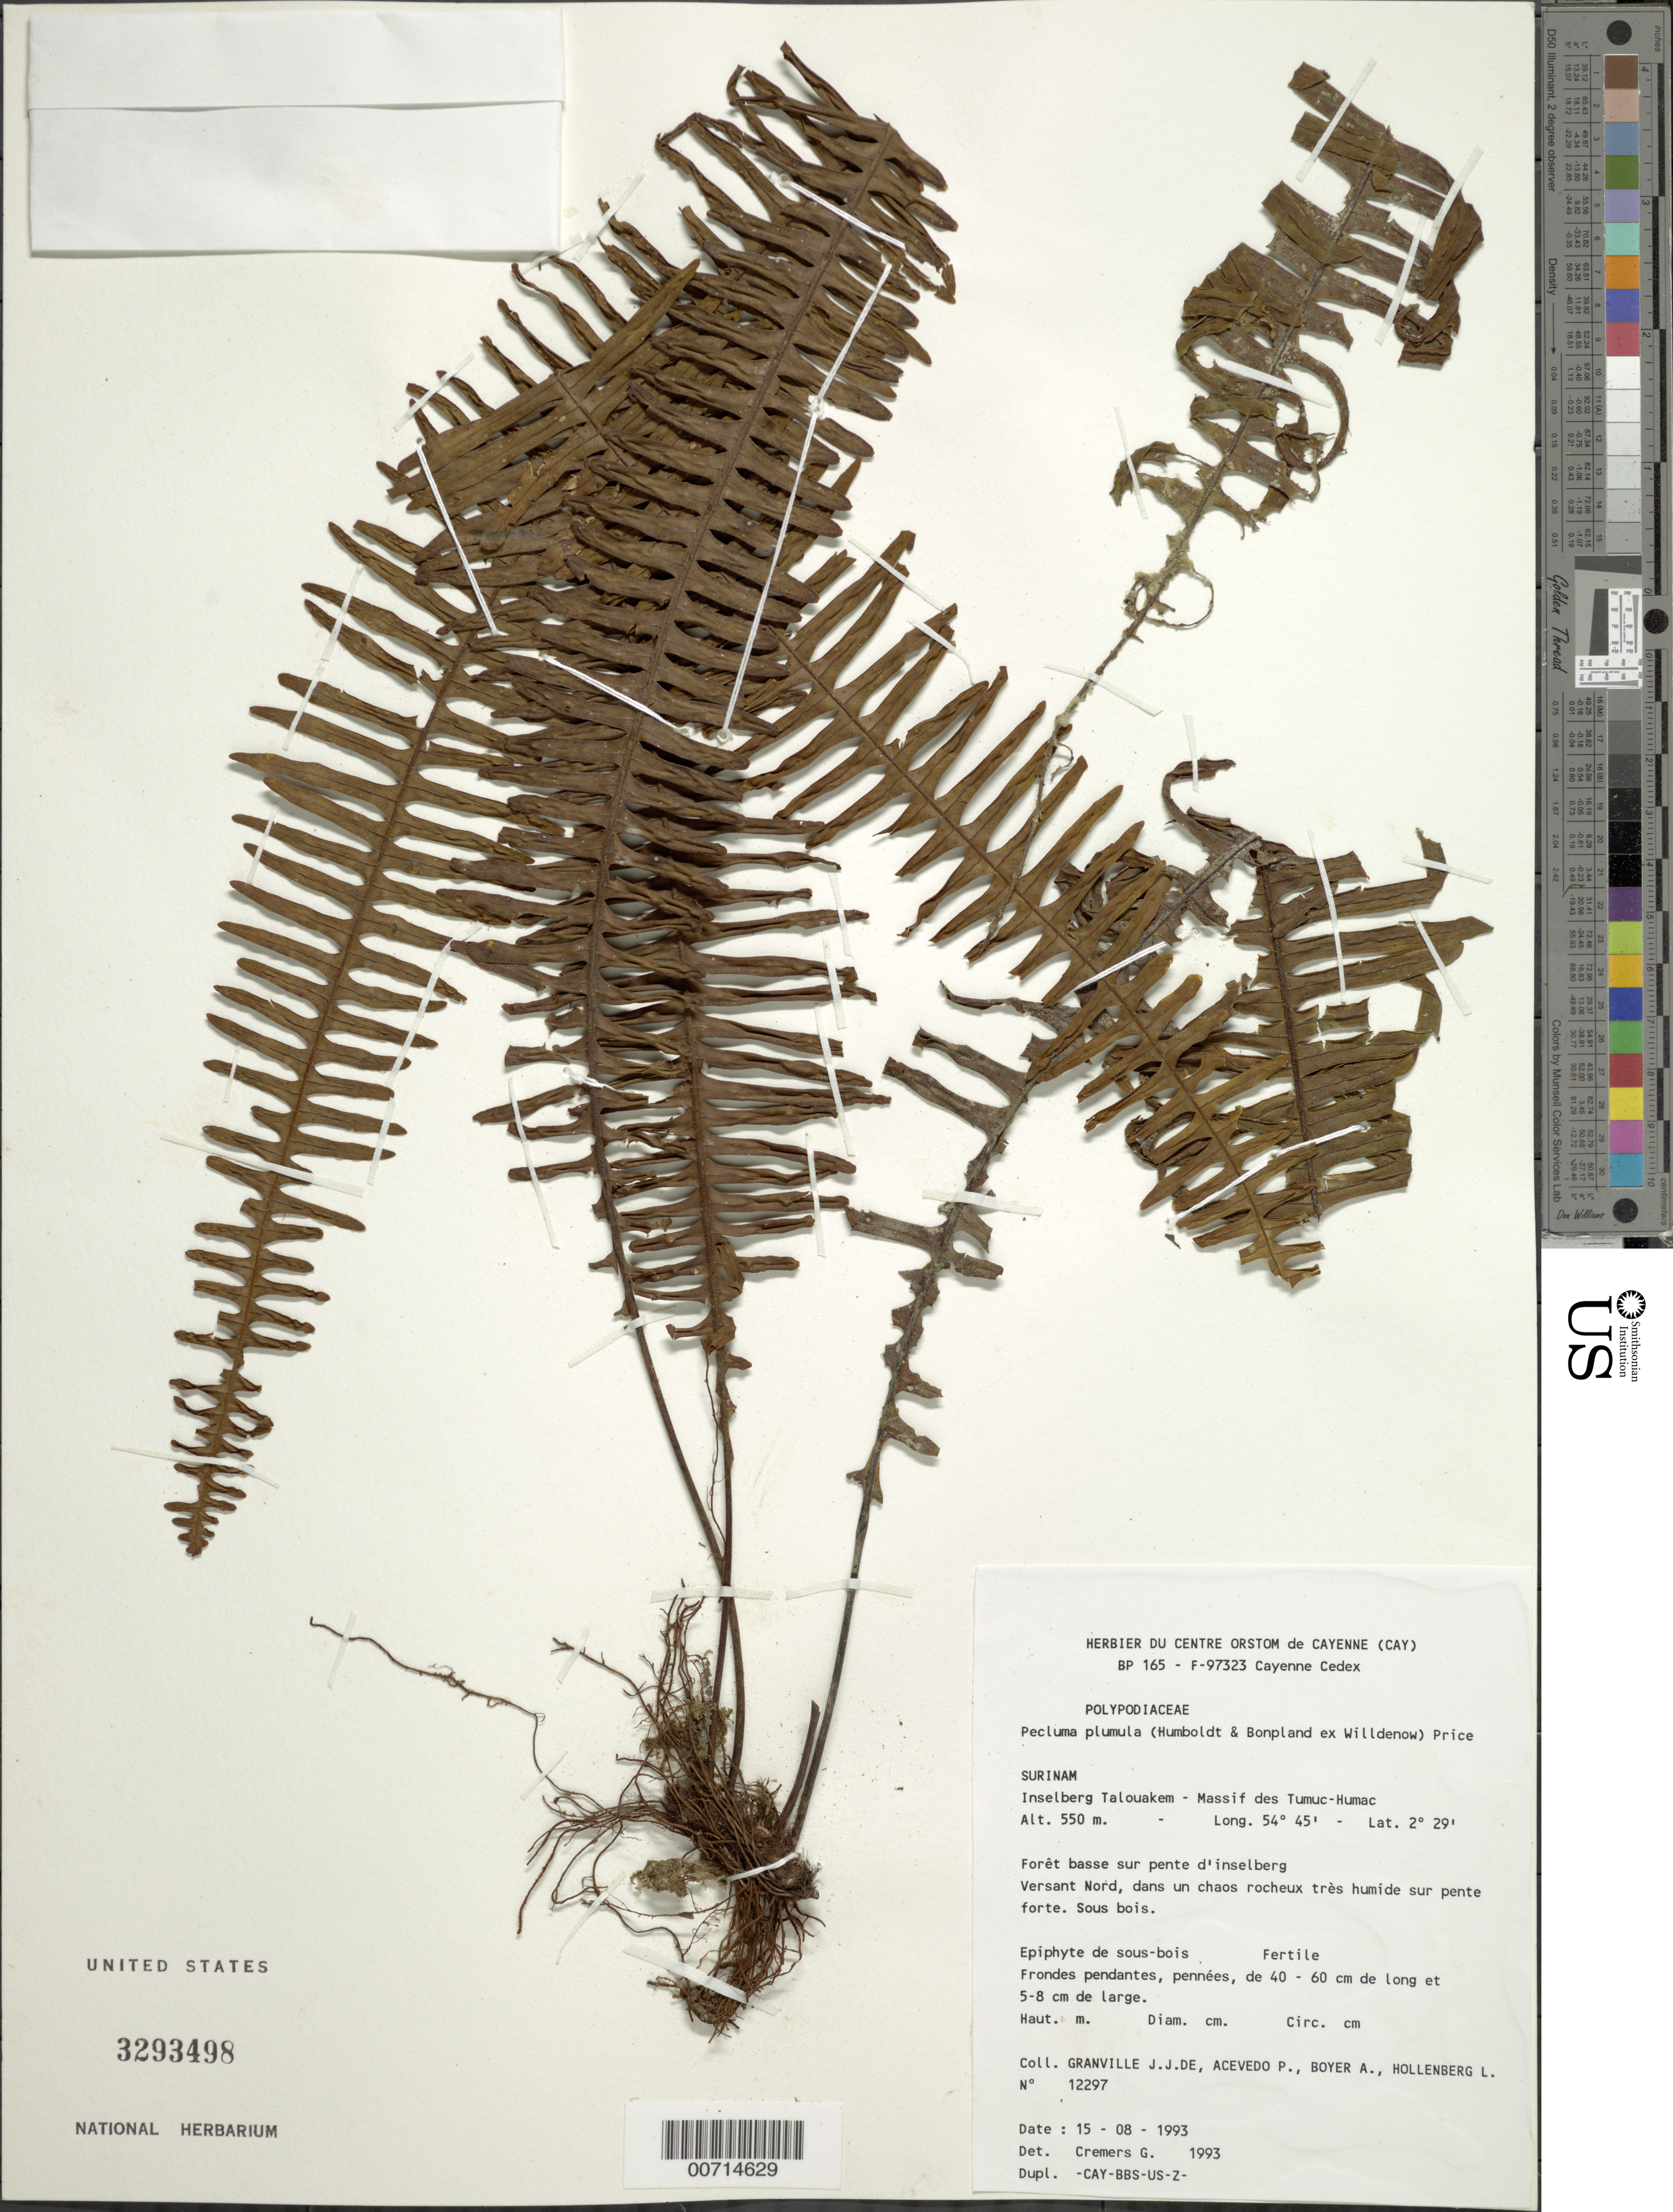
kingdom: Plantae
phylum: Tracheophyta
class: Polypodiopsida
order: Polypodiales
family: Polypodiaceae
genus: Pecluma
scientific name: Pecluma plumula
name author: (Humb. & Bonpl. ex Willd.) M.G. Price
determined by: Cremers, Georges A.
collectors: J.-J. de Granville, P. Acevedo-Rodr., A. Boyer & L. Hollenberg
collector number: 12297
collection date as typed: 15-Aug-93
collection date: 1993-08-15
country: Suriname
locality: Inselberg Talouakem, Massif des Tumuc-Humac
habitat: Low slobe forest, dans un chaos rocheux tres humide sur pente forte; sous bois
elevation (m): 550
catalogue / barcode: US 3293498